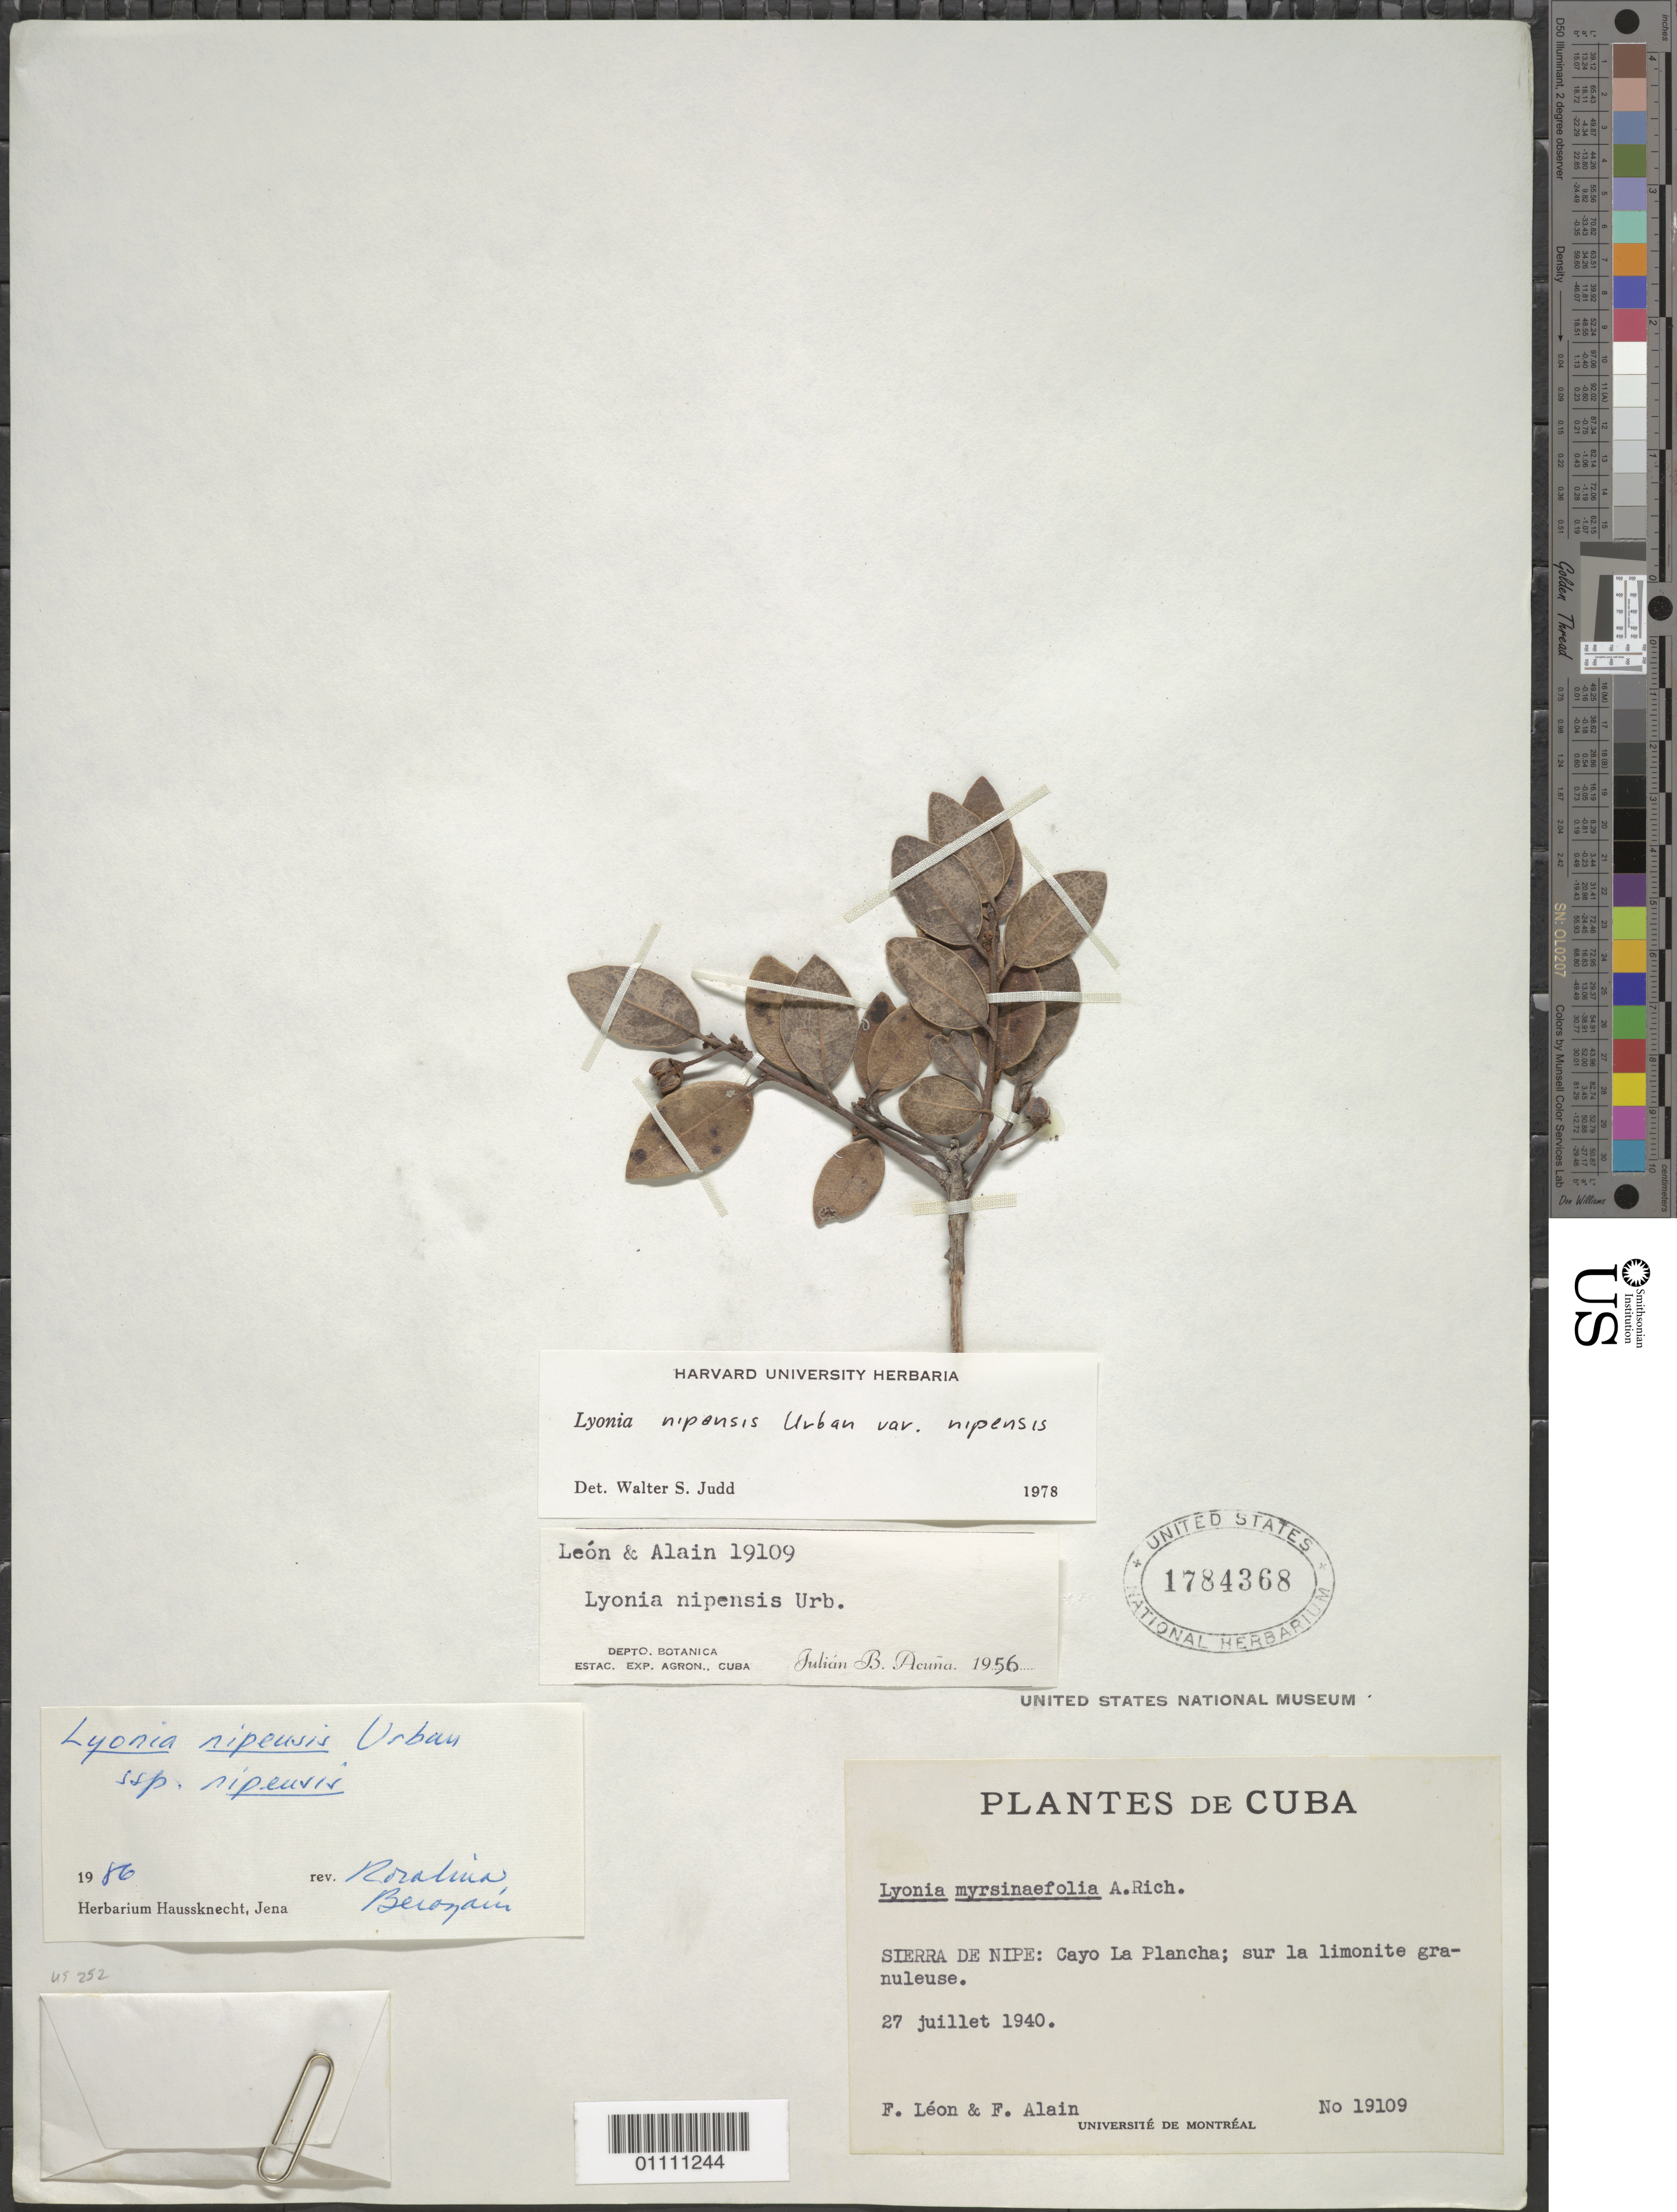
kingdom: Plantae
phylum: Tracheophyta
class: Magnoliopsida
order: Ericales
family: Ericaceae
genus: Lyonia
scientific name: Lyonia nipensis subsp. nipensis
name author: Urb.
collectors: Bro. León & A. H. Liogier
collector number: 19109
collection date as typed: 27 Jul 1940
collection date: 1940-07-27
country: Cuba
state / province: Holguín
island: Cuba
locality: Sierra de Nipe: Cayo la Plancha; sur la limonite granuleause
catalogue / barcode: US 1784368